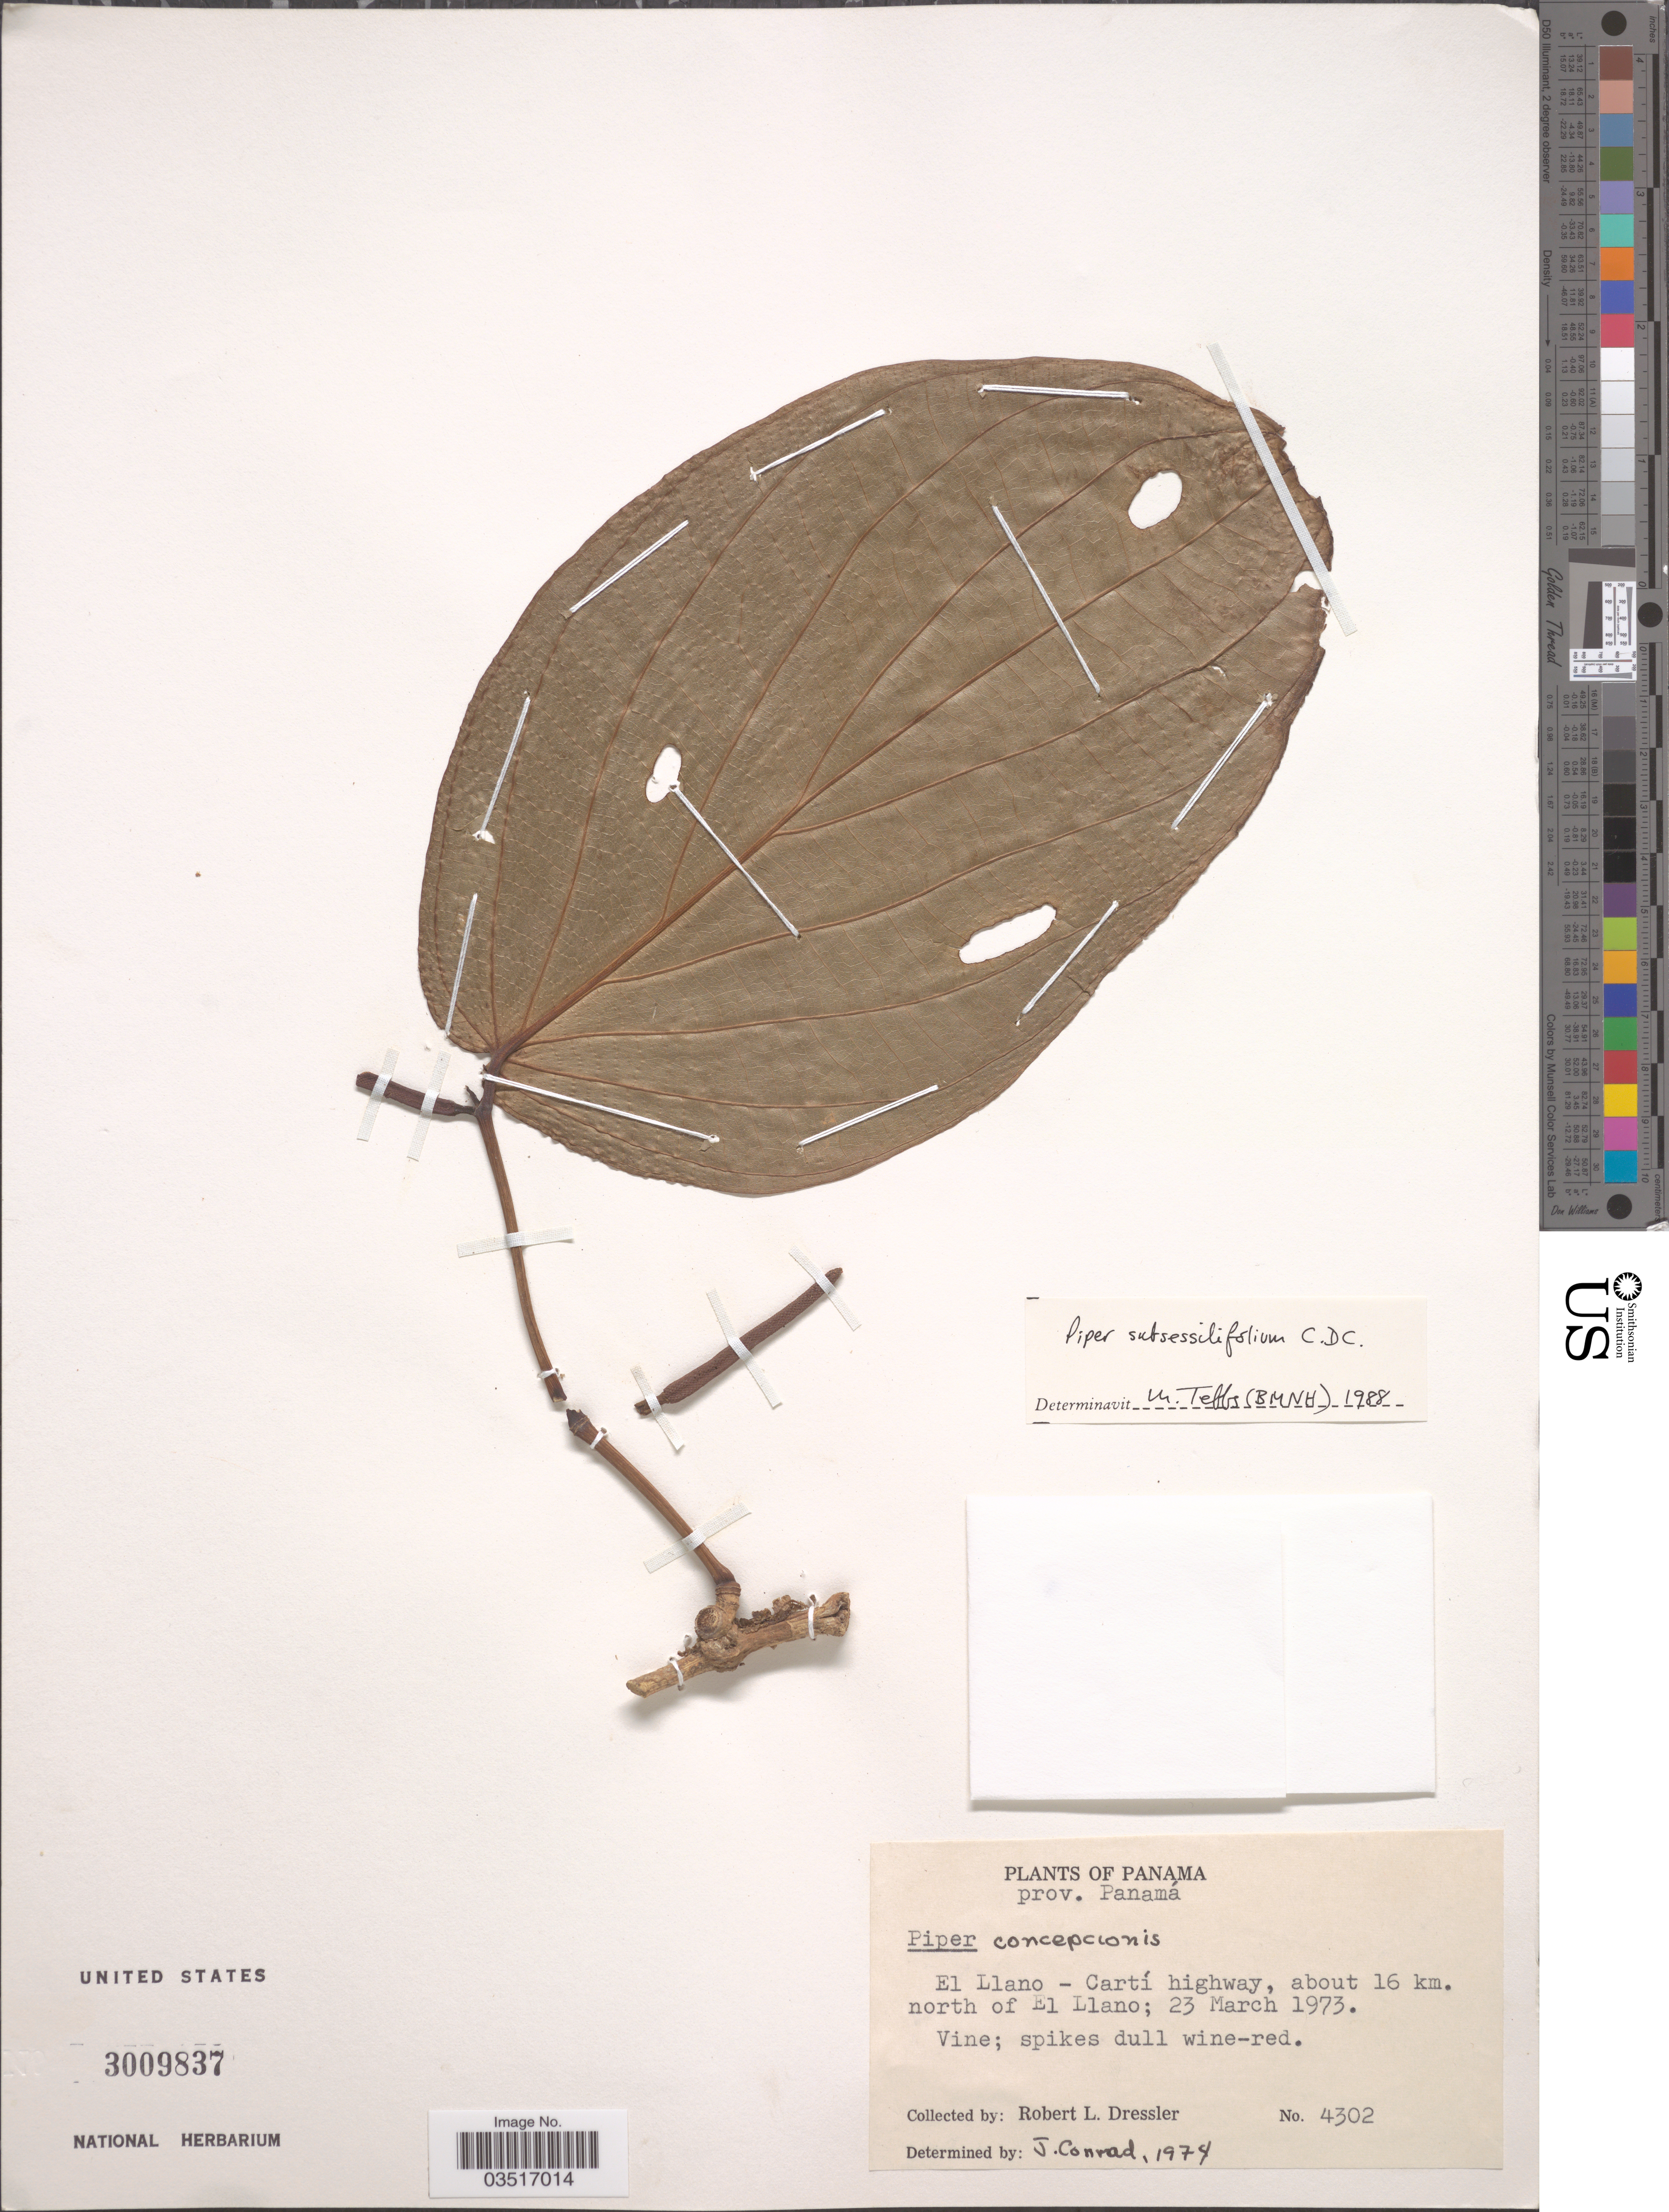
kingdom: Plantae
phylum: Tracheophyta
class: Magnoliopsida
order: Piperales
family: Piperaceae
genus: Piper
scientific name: Piper subsessilifolium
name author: C. DC.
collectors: R. Dressler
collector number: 4302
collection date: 1973-03-23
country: Panama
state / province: Panamá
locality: Prov. Panamá. El Llano - Cartí highway, about 16 km. north of El Llano.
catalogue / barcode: US 3009837